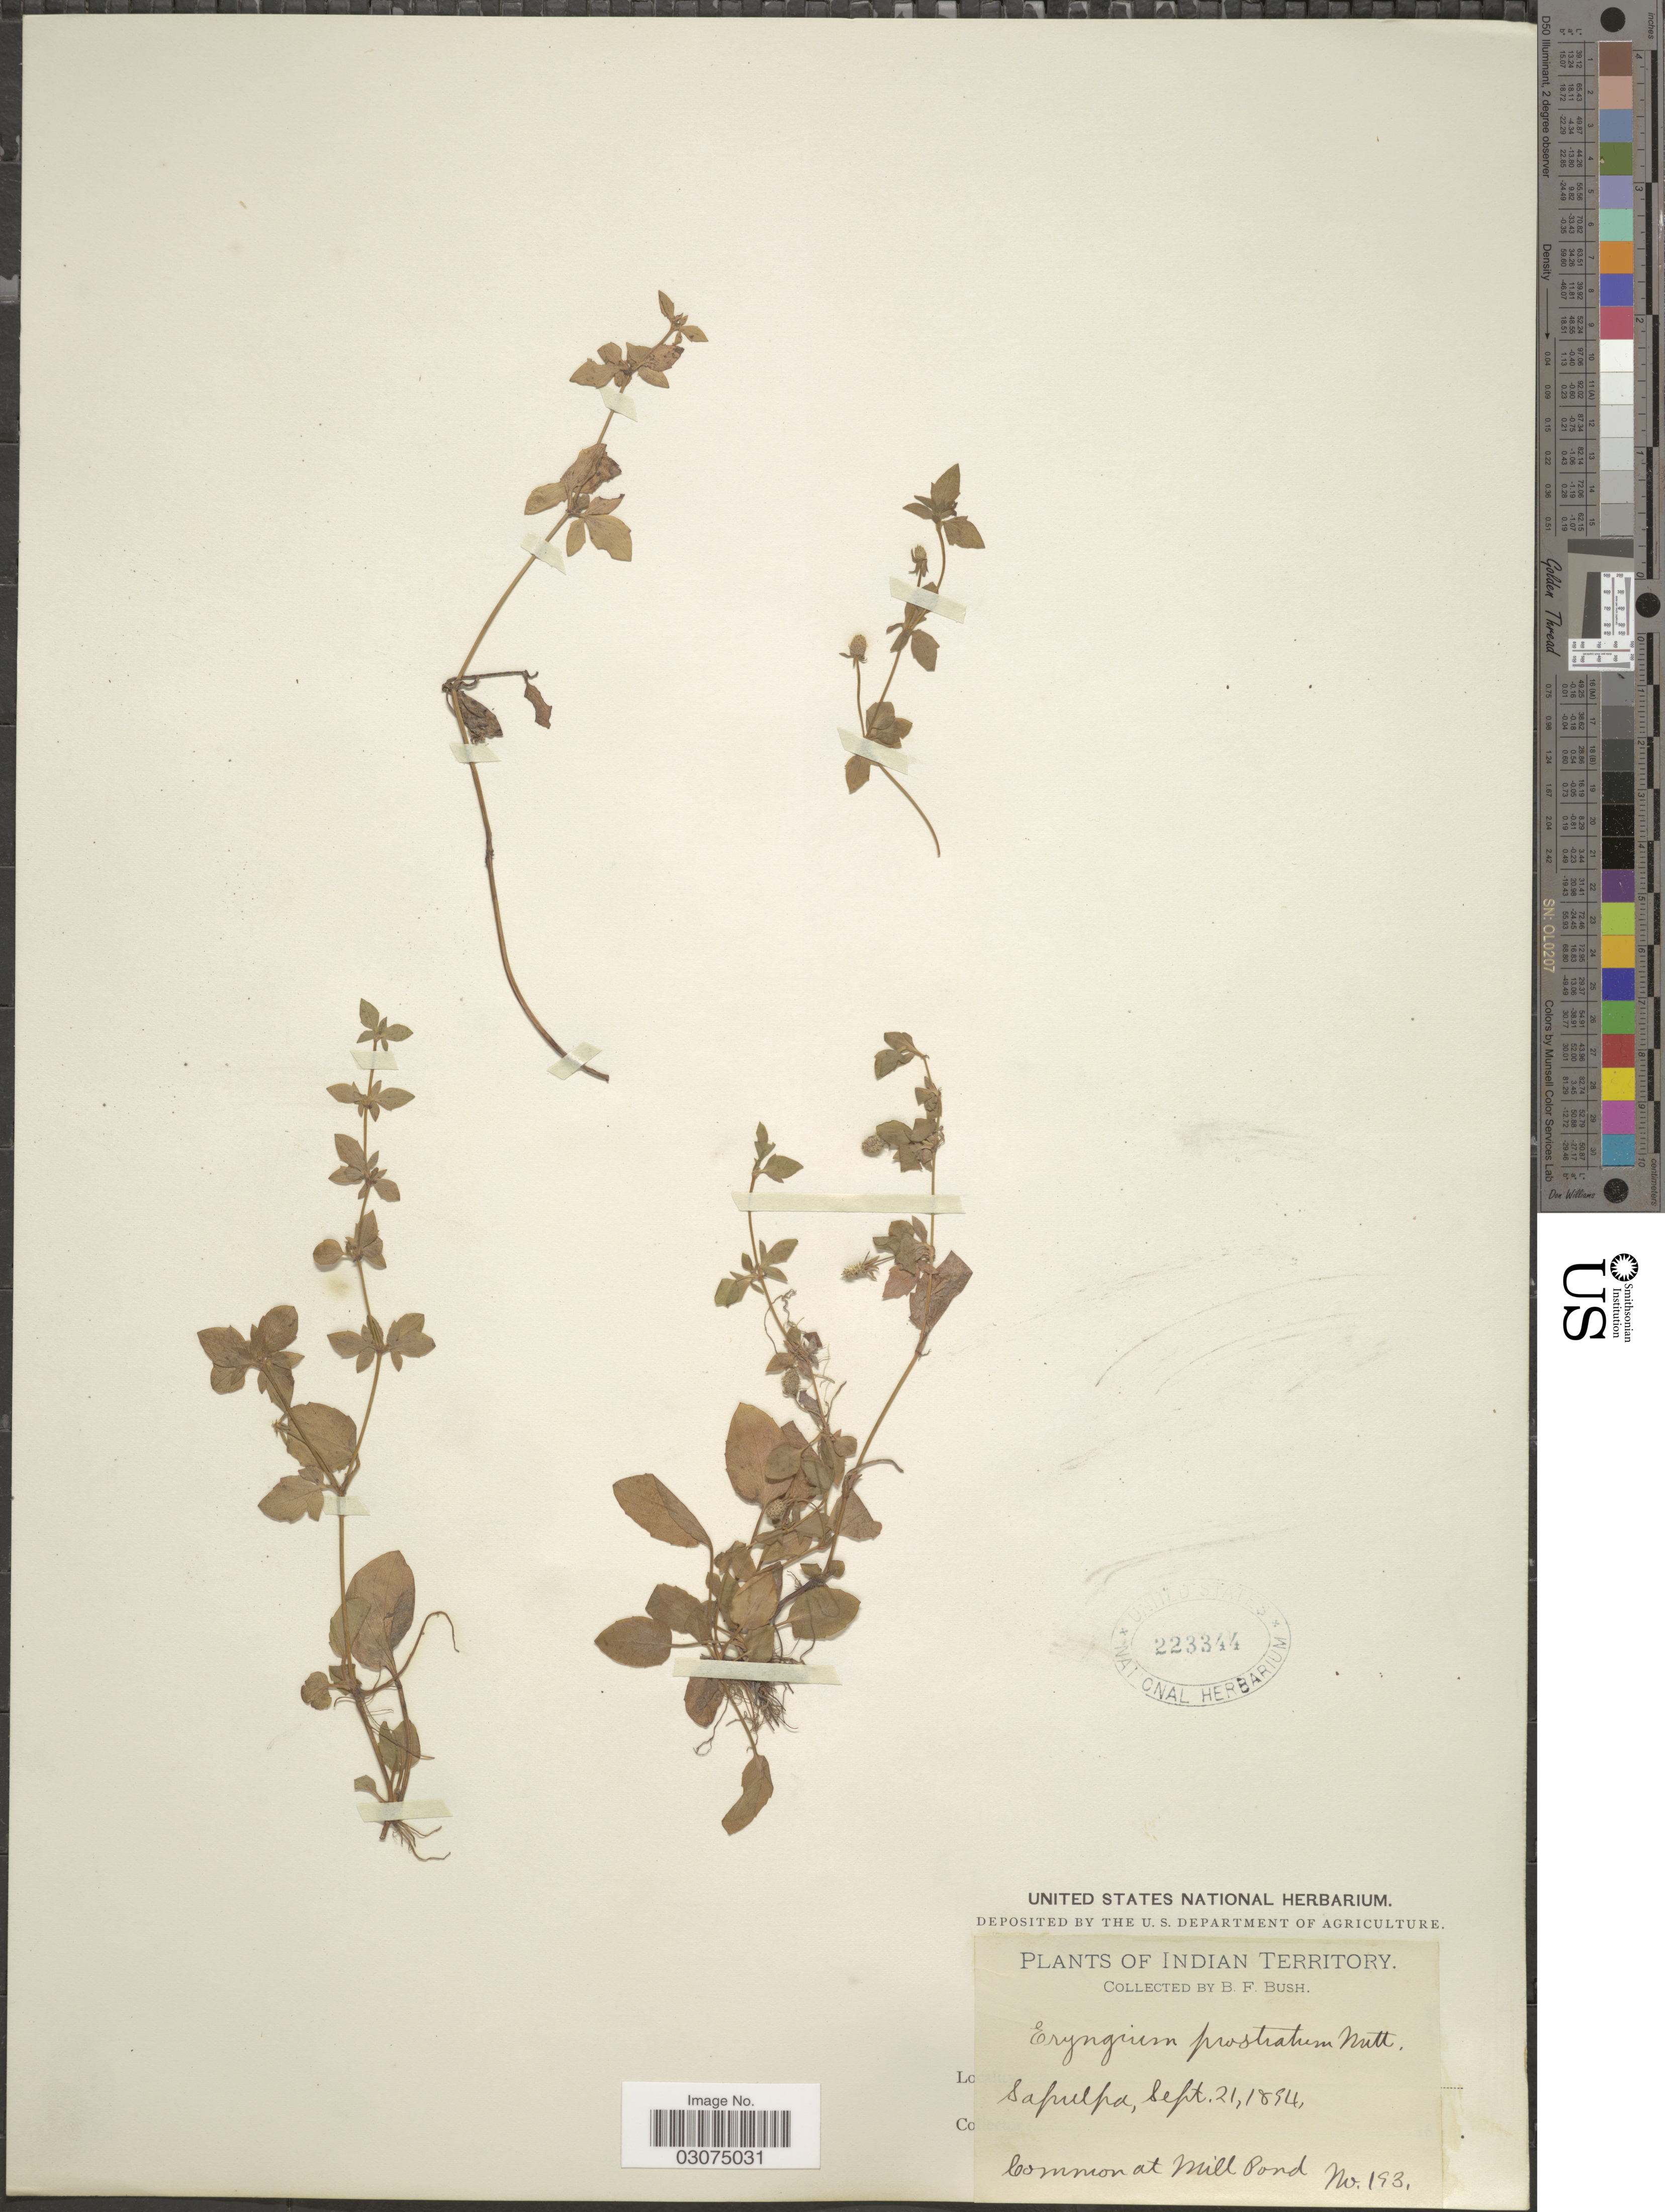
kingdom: Plantae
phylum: Tracheophyta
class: Magnoliopsida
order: Apiales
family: Apiaceae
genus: Eryngium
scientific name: Eryngium prostratum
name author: Nutt. ex DC.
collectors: B. F. Bush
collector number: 193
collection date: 1894-09-21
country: United States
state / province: Oklahoma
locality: Indian Territory. Sapulpa. Mill Pond.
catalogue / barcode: US 223344